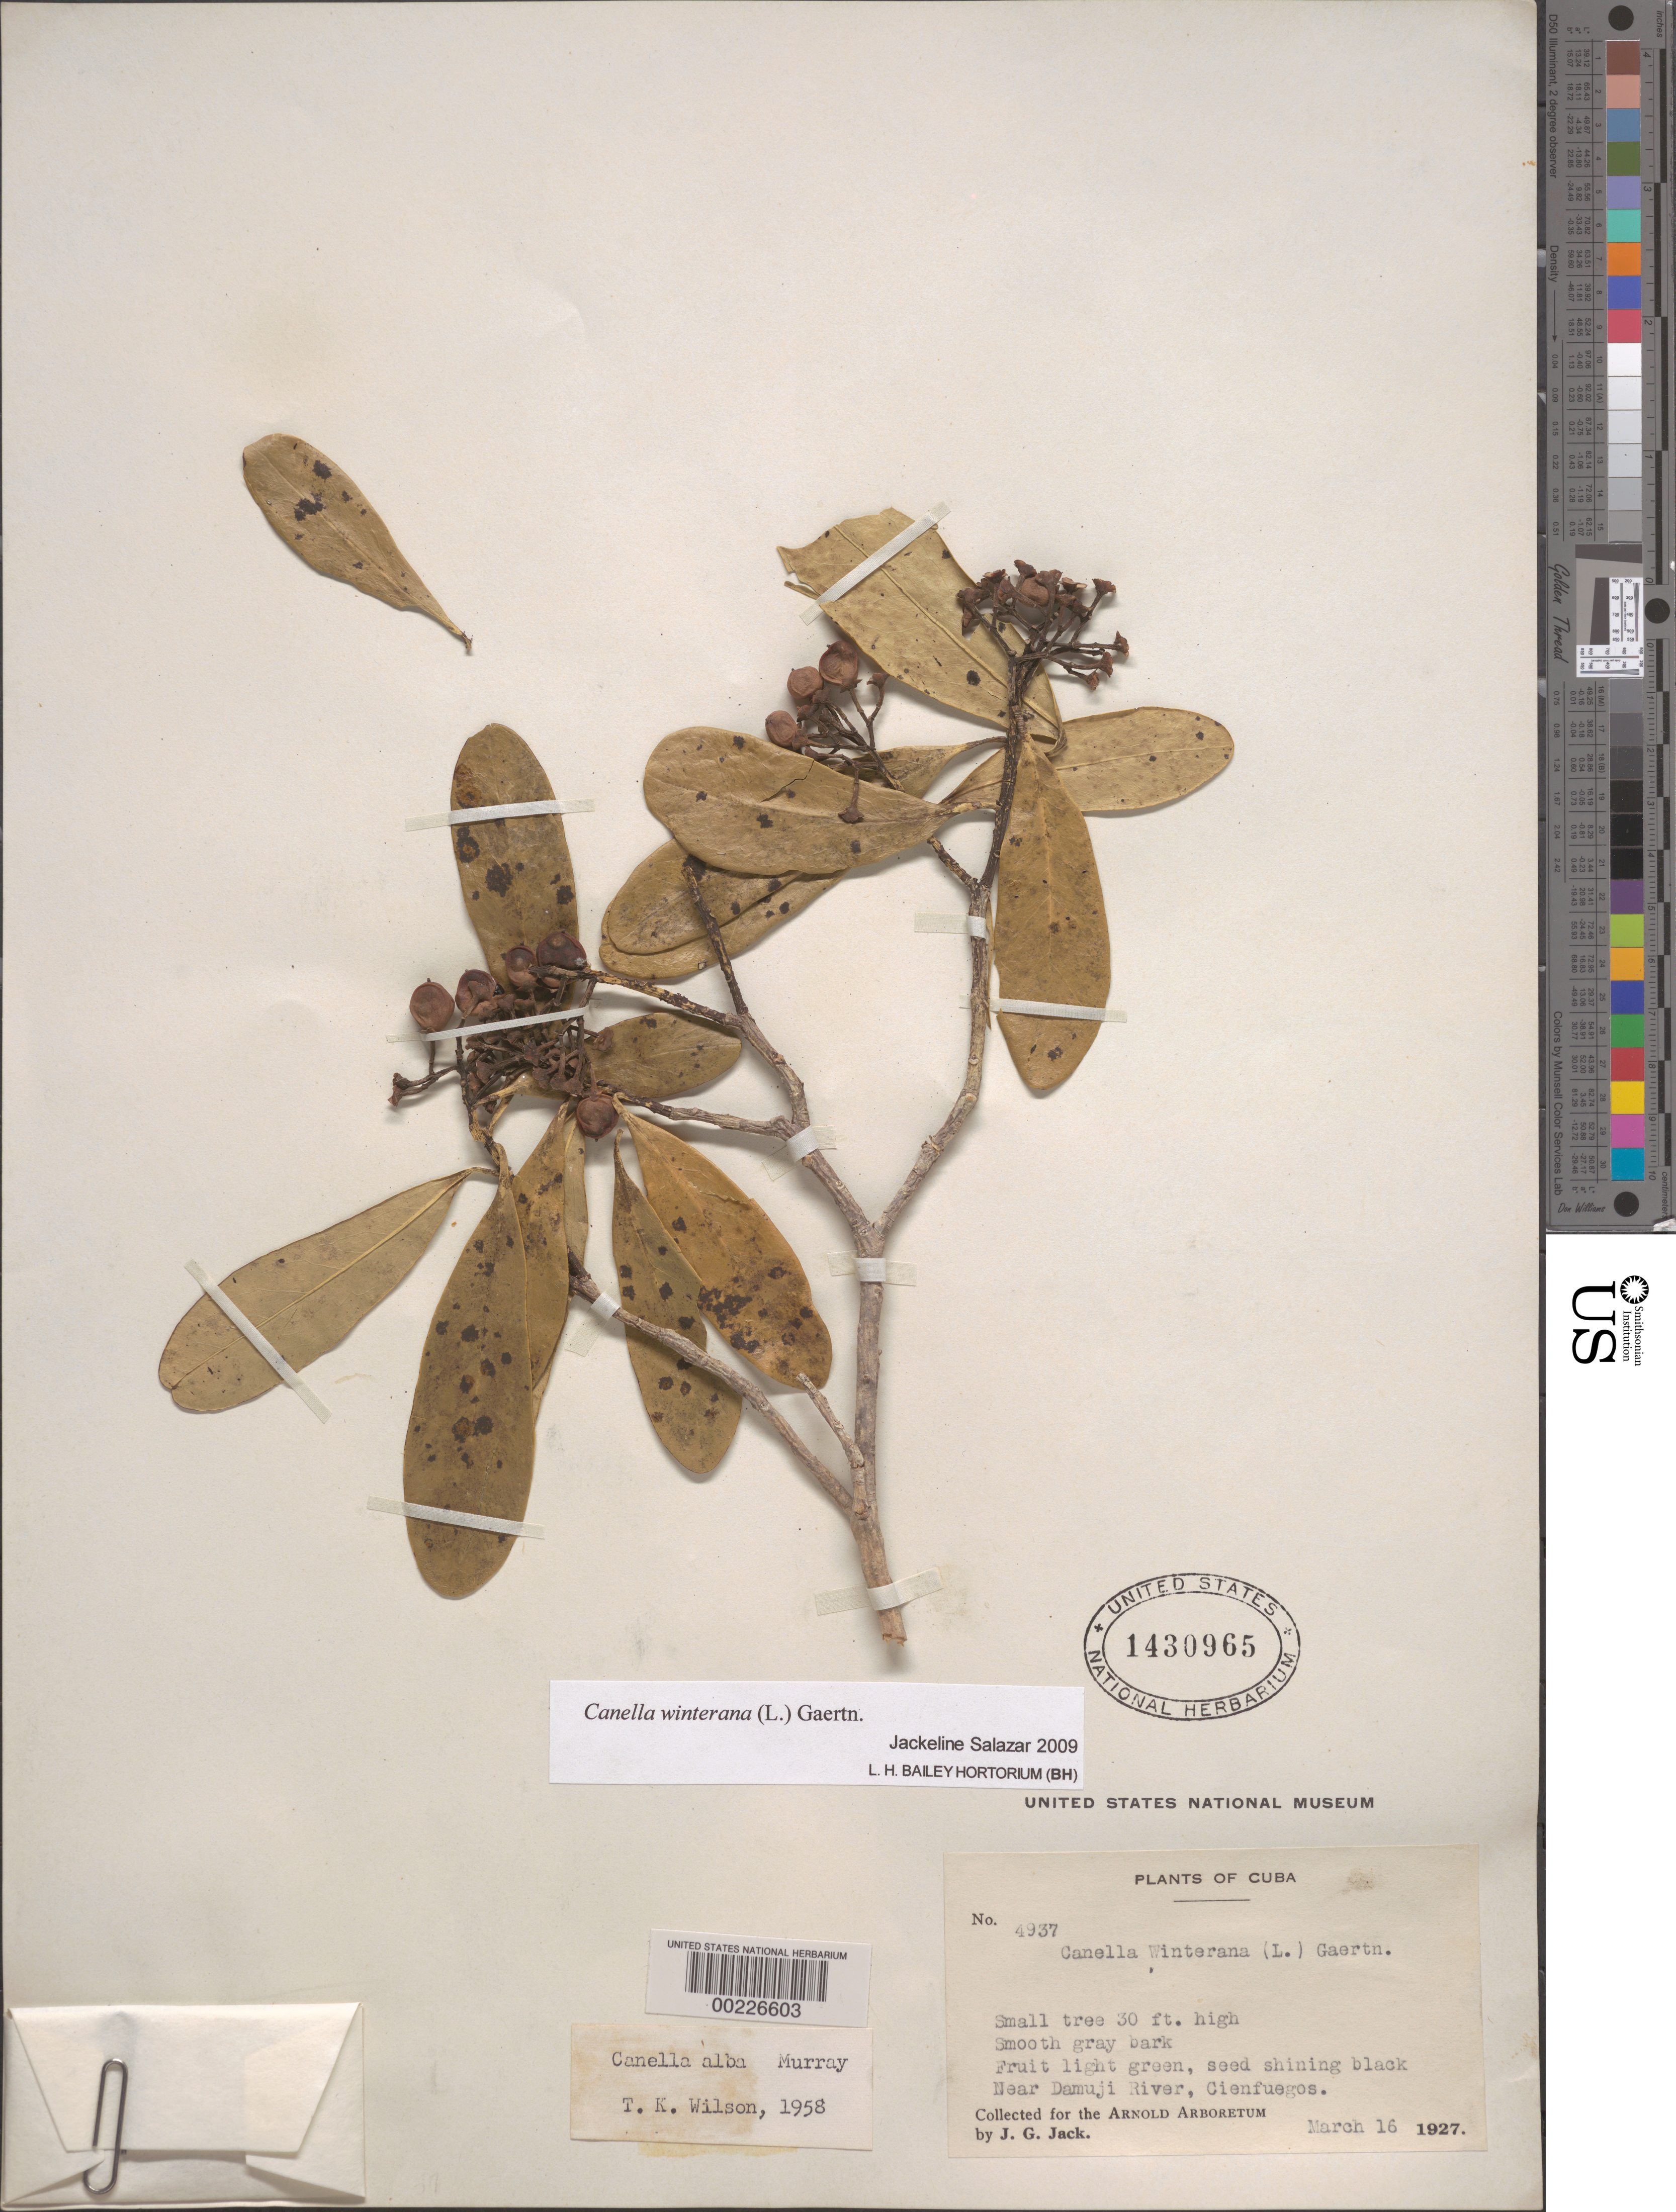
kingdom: Plantae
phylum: Tracheophyta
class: Magnoliopsida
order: Canellales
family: Canellaceae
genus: Canella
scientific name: Canella winterana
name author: (L.) Gaertn.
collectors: J. G. Jack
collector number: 4937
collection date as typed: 16 Mar 1927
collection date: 1927-03-16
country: Cuba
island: Greater Antilles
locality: Near Damuji River, Cienfuegos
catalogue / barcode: US 1430965